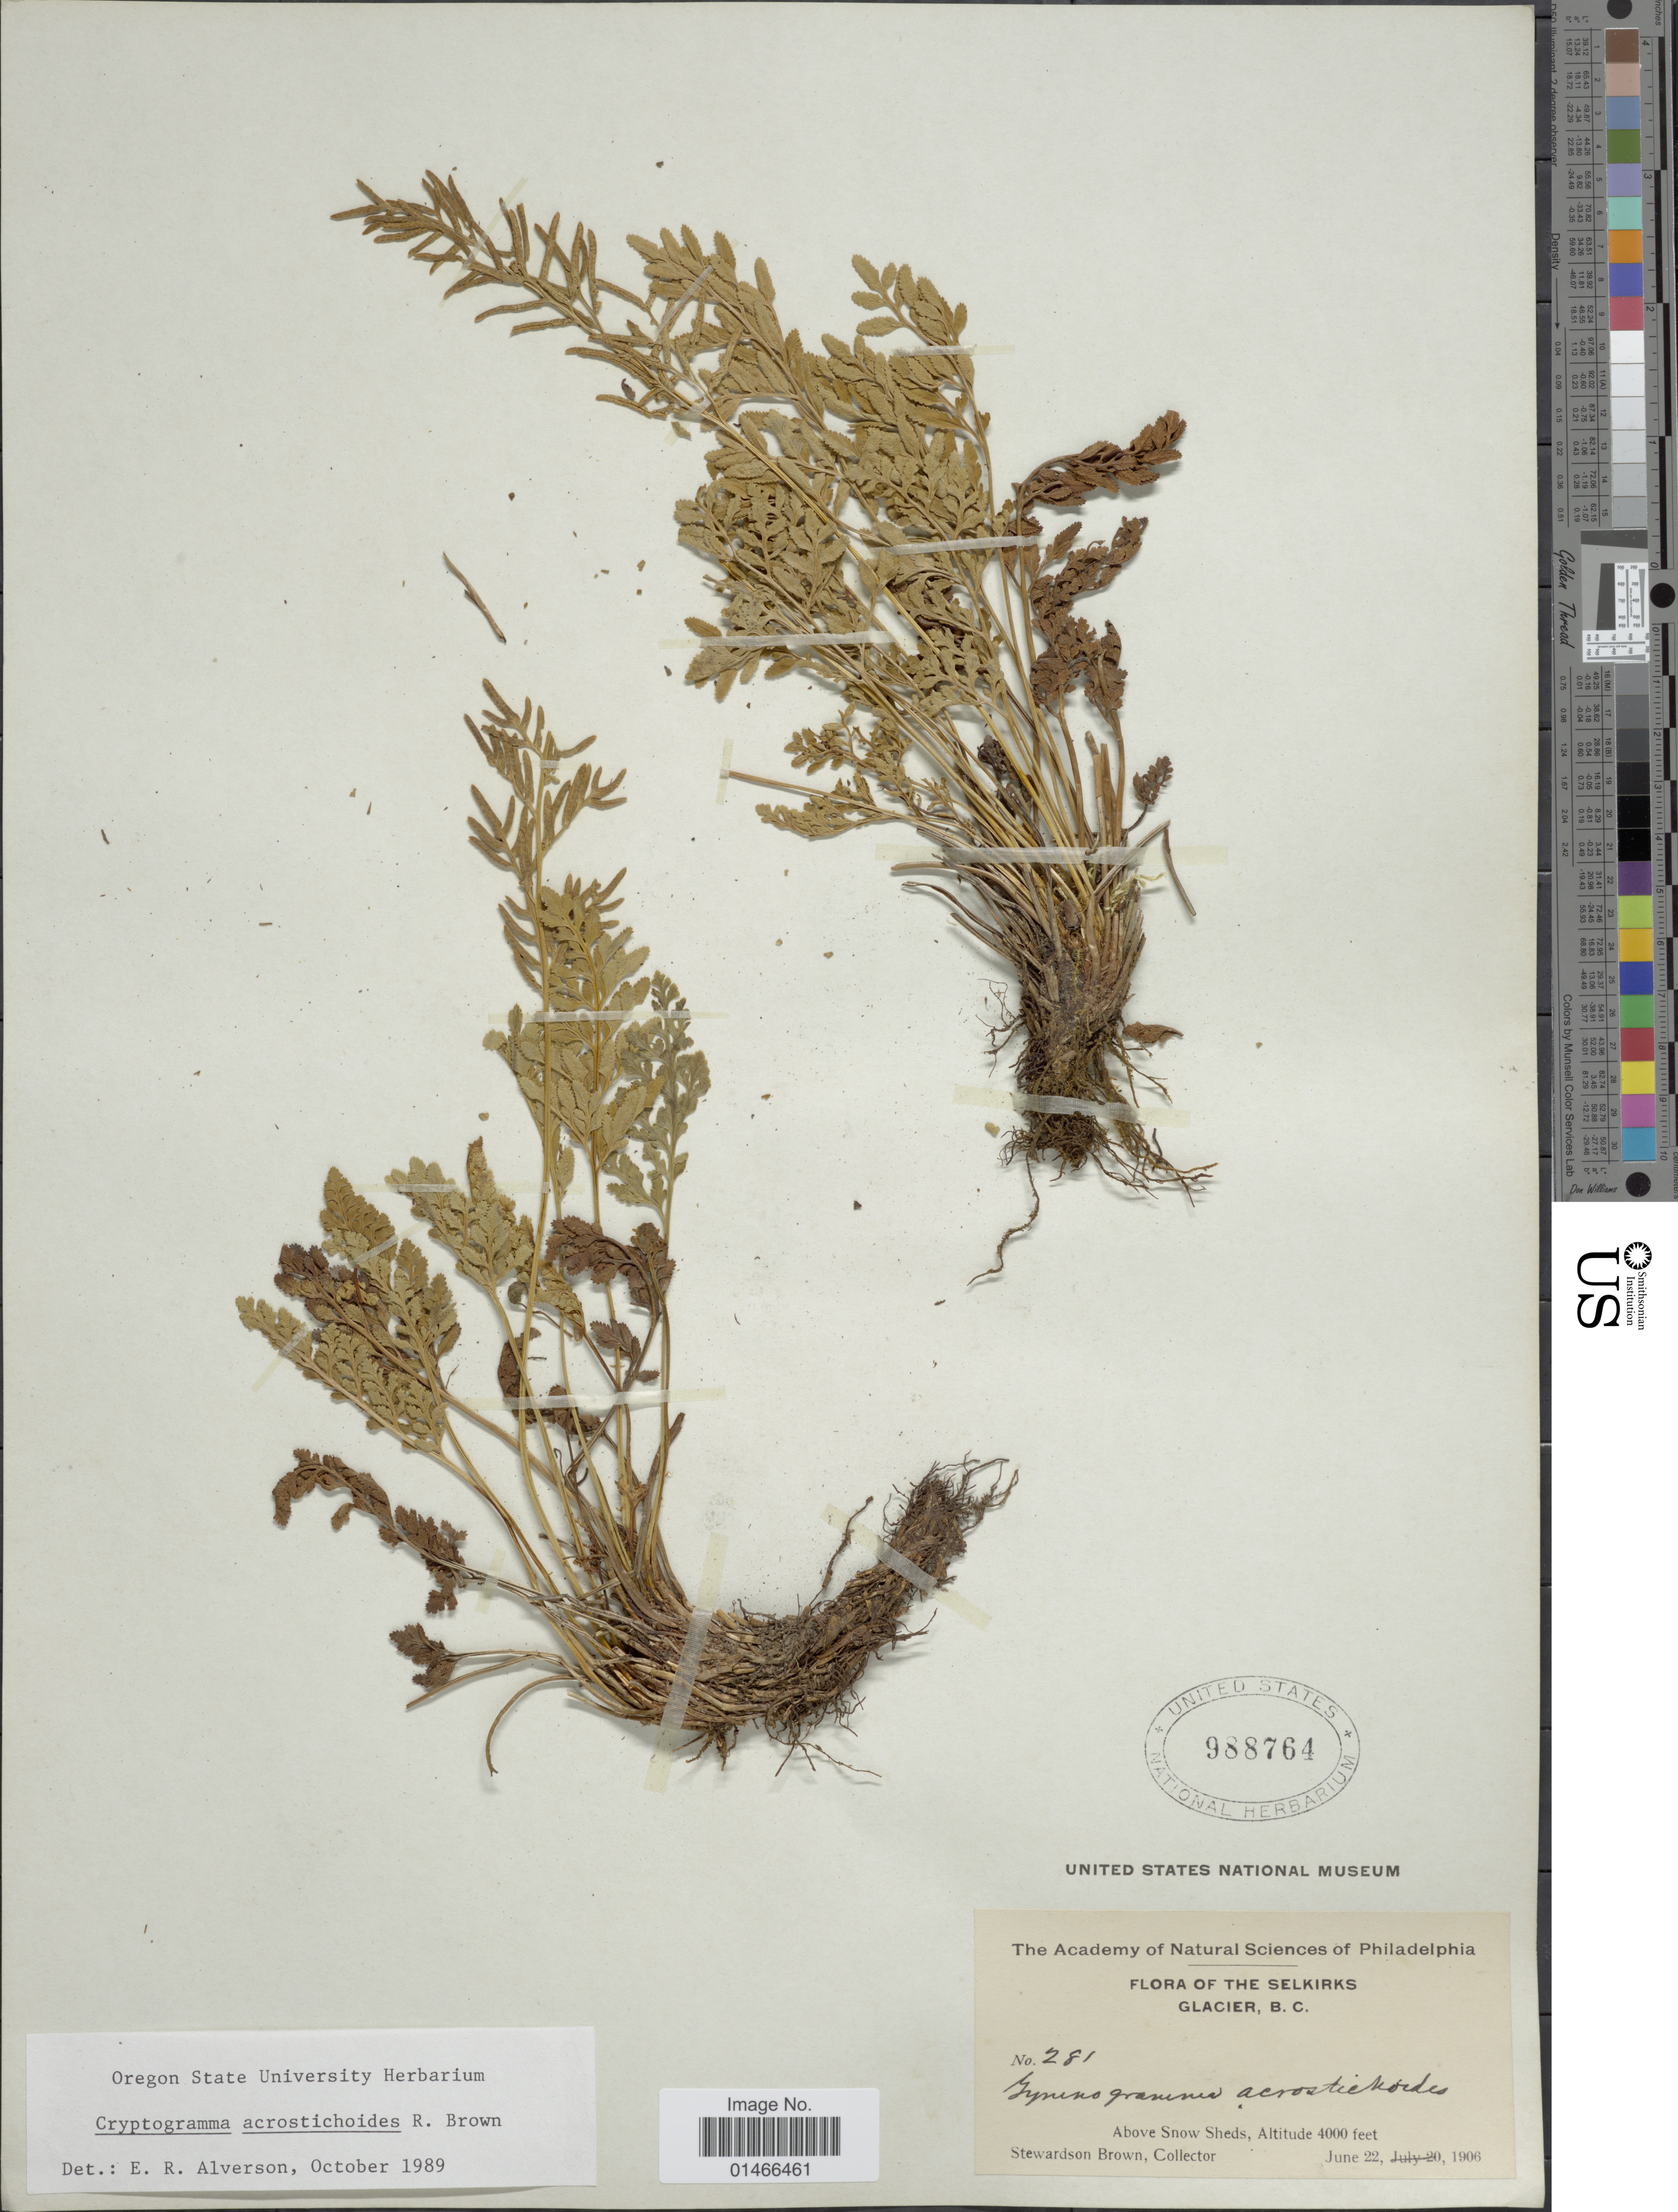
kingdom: Plantae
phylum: Tracheophyta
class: Polypodiopsida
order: Polypodiales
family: Pteridaceae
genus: Cryptogramma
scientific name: Cryptogramma acrostichoides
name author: R. Br.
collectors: S. Brown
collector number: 281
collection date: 1906-07-22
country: Canada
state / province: British Columbia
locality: The Selkirks. Glacier, B. C. Above Snow Sheds.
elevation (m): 1219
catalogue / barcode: US 988764